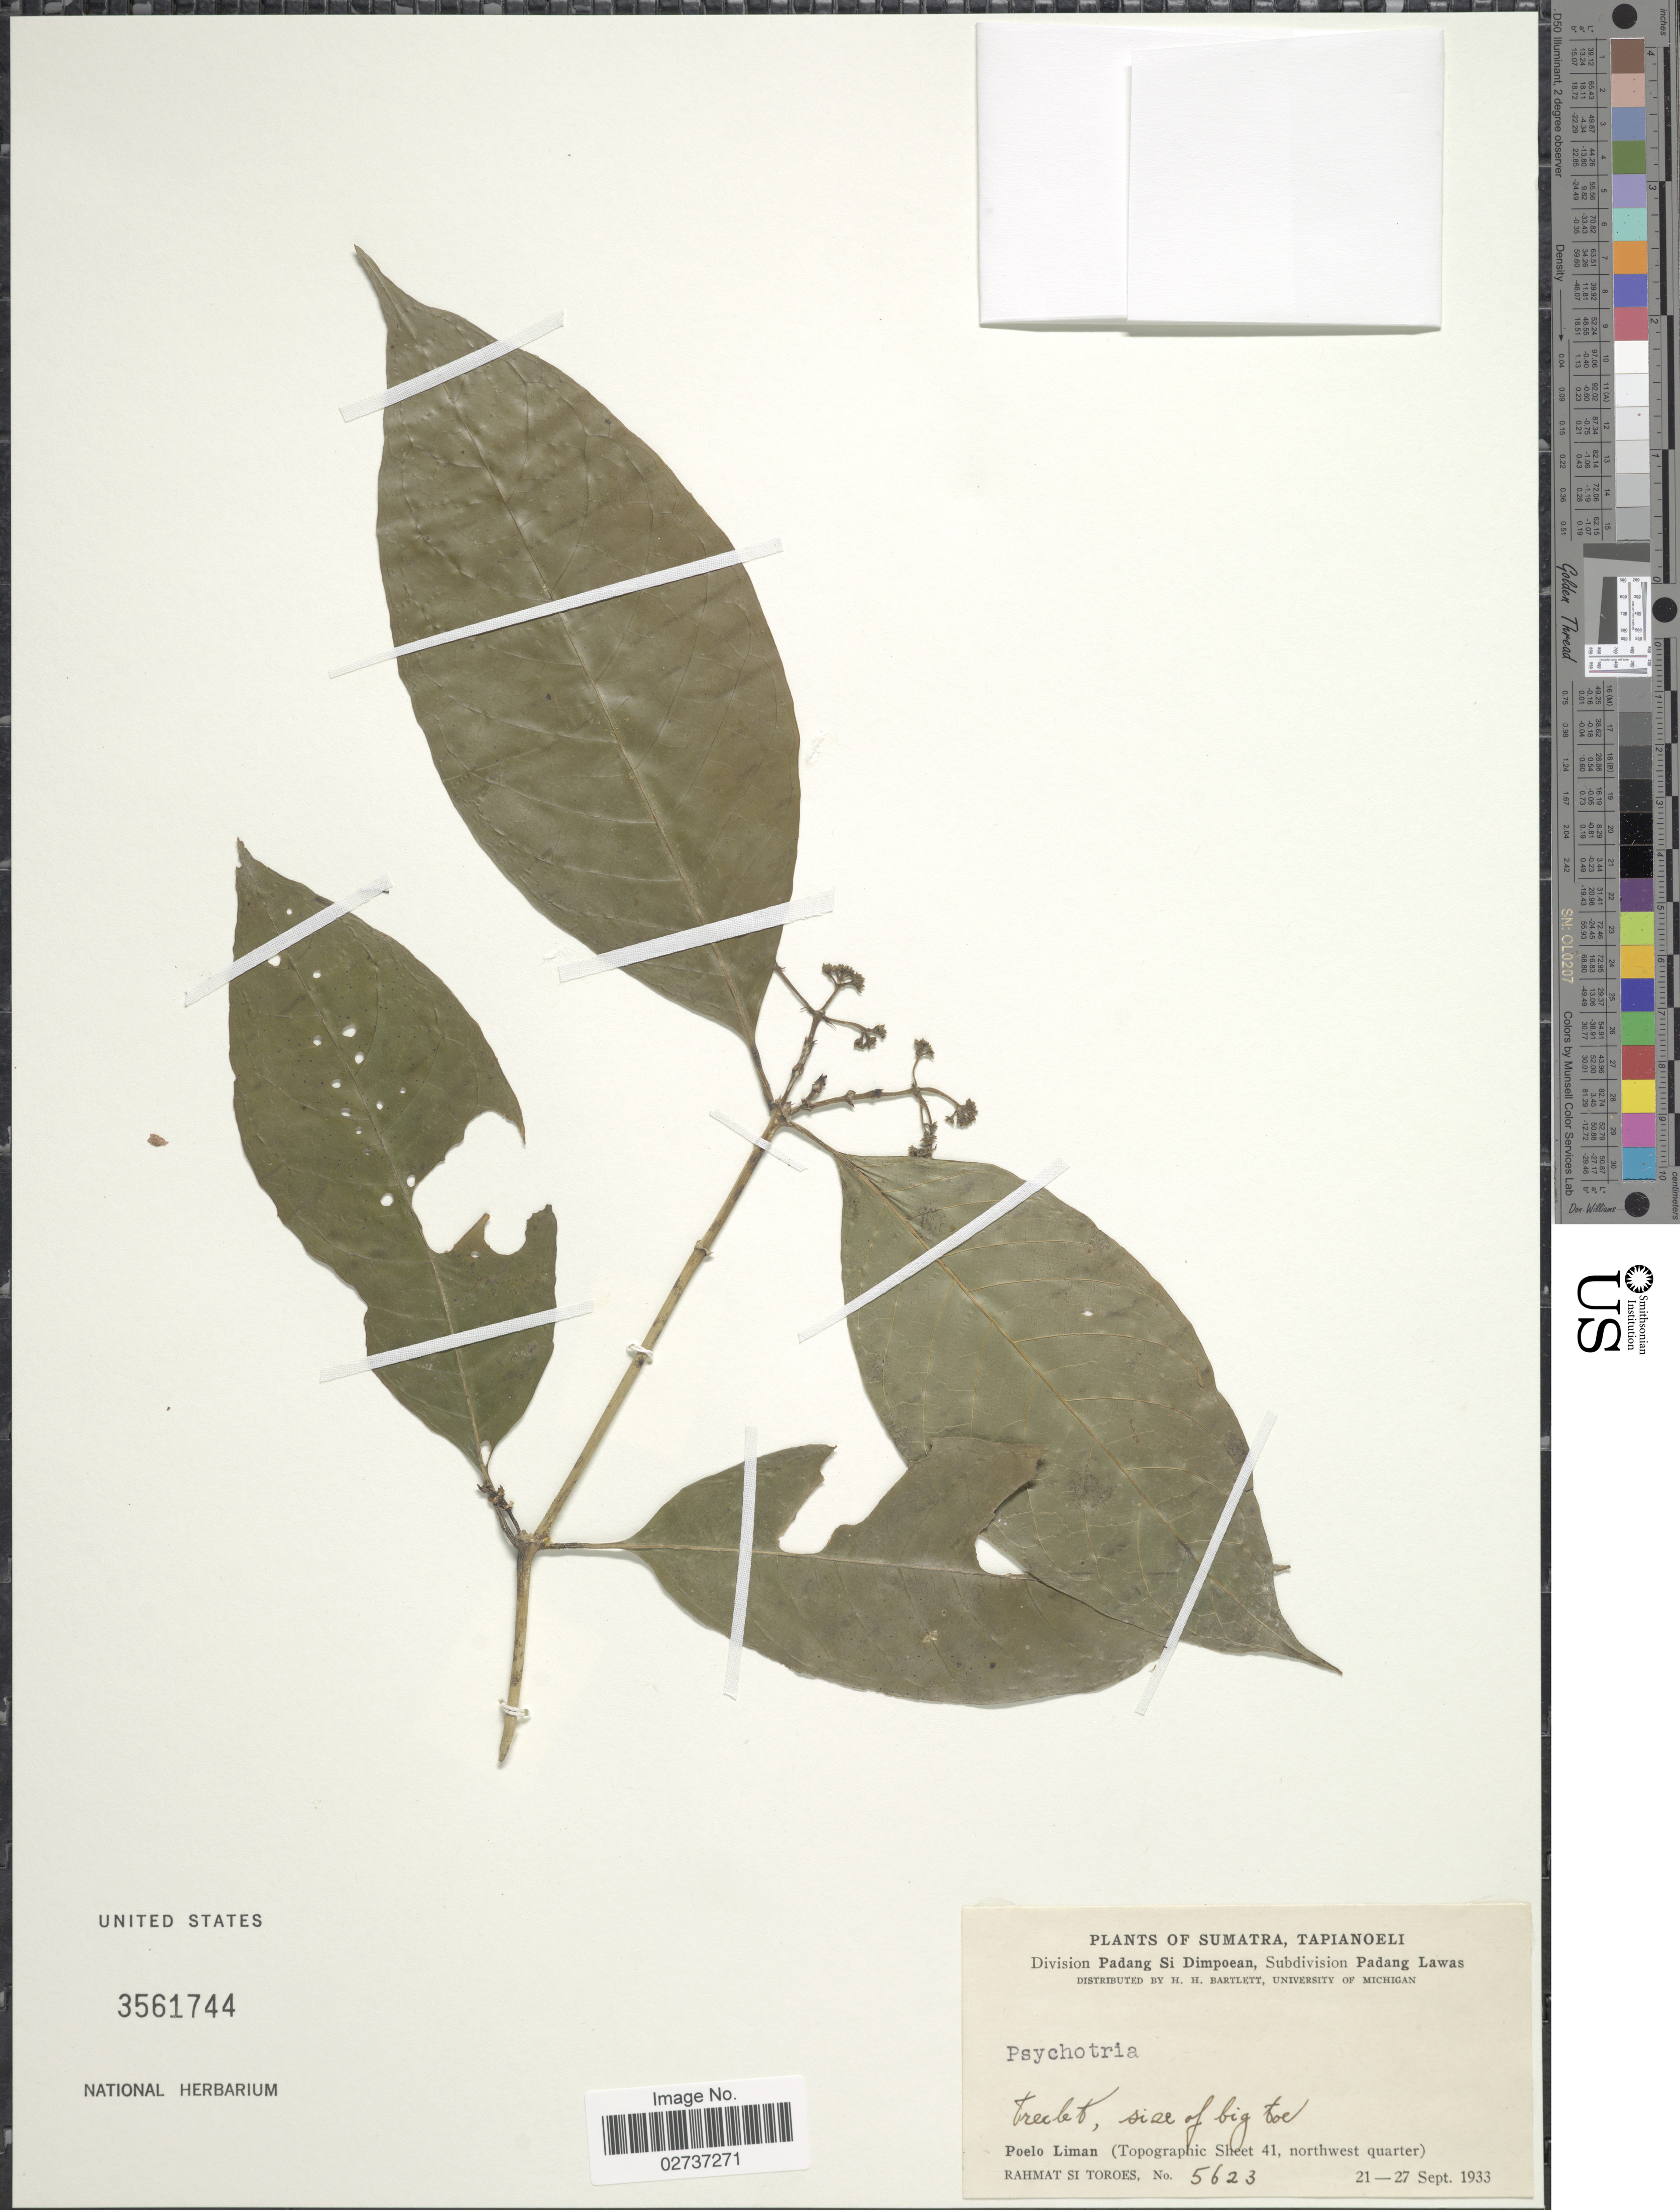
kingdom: Plantae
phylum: Tracheophyta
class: Magnoliopsida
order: Gentianales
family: Rubiaceae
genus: Psychotria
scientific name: Psychotria sp.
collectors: Rahmat Si Boeea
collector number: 5623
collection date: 1933-09-21/1933-09-27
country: Indonesia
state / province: Sumatra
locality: Tapianoeli. Division Padang Si Dimpoean, Subdivision Padang Lawas, Poelo Liman (Topographic Sheet 41, northwest quarter)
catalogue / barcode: US 3561744